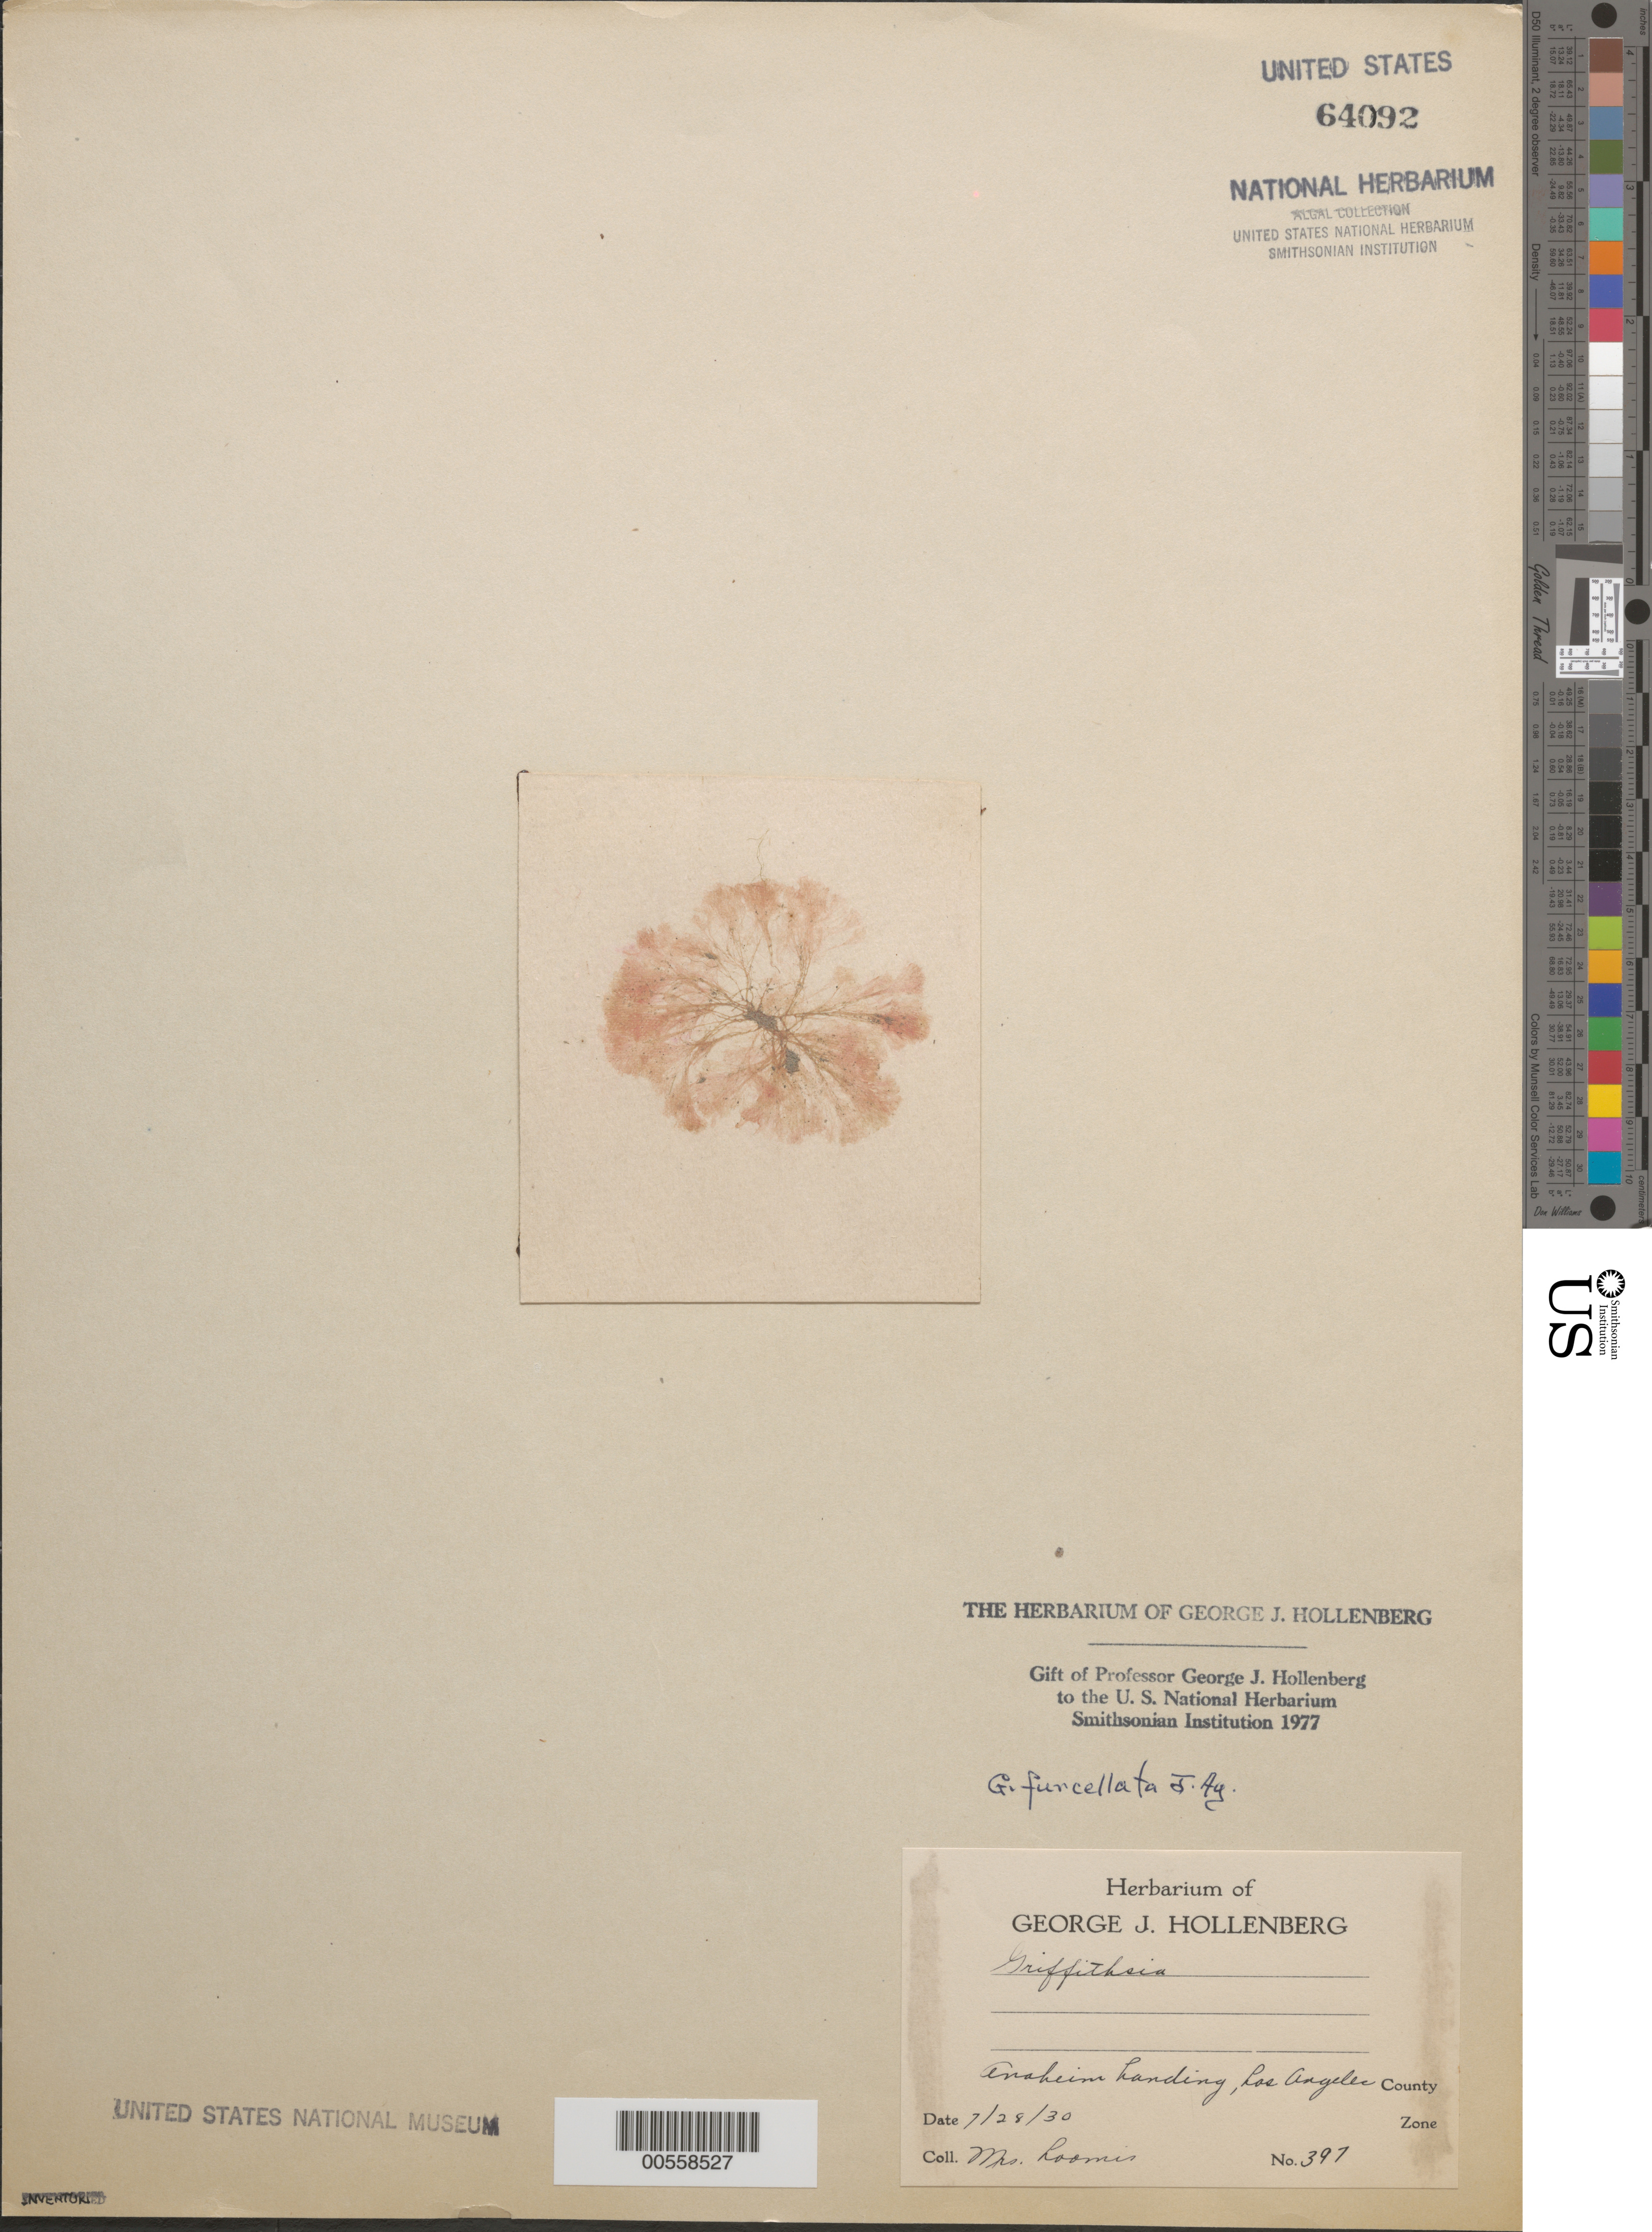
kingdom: Plantae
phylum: Rhodophyta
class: Florideophyceae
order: Ceramiales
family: Wrangeliaceae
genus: Anotrichium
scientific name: Anotrichium furcellatum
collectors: Loomis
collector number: GJH 397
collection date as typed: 28 Jul 1930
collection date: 1930-07-28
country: United States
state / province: California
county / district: Los Angeles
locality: AnaheimLlanding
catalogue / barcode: US 64092